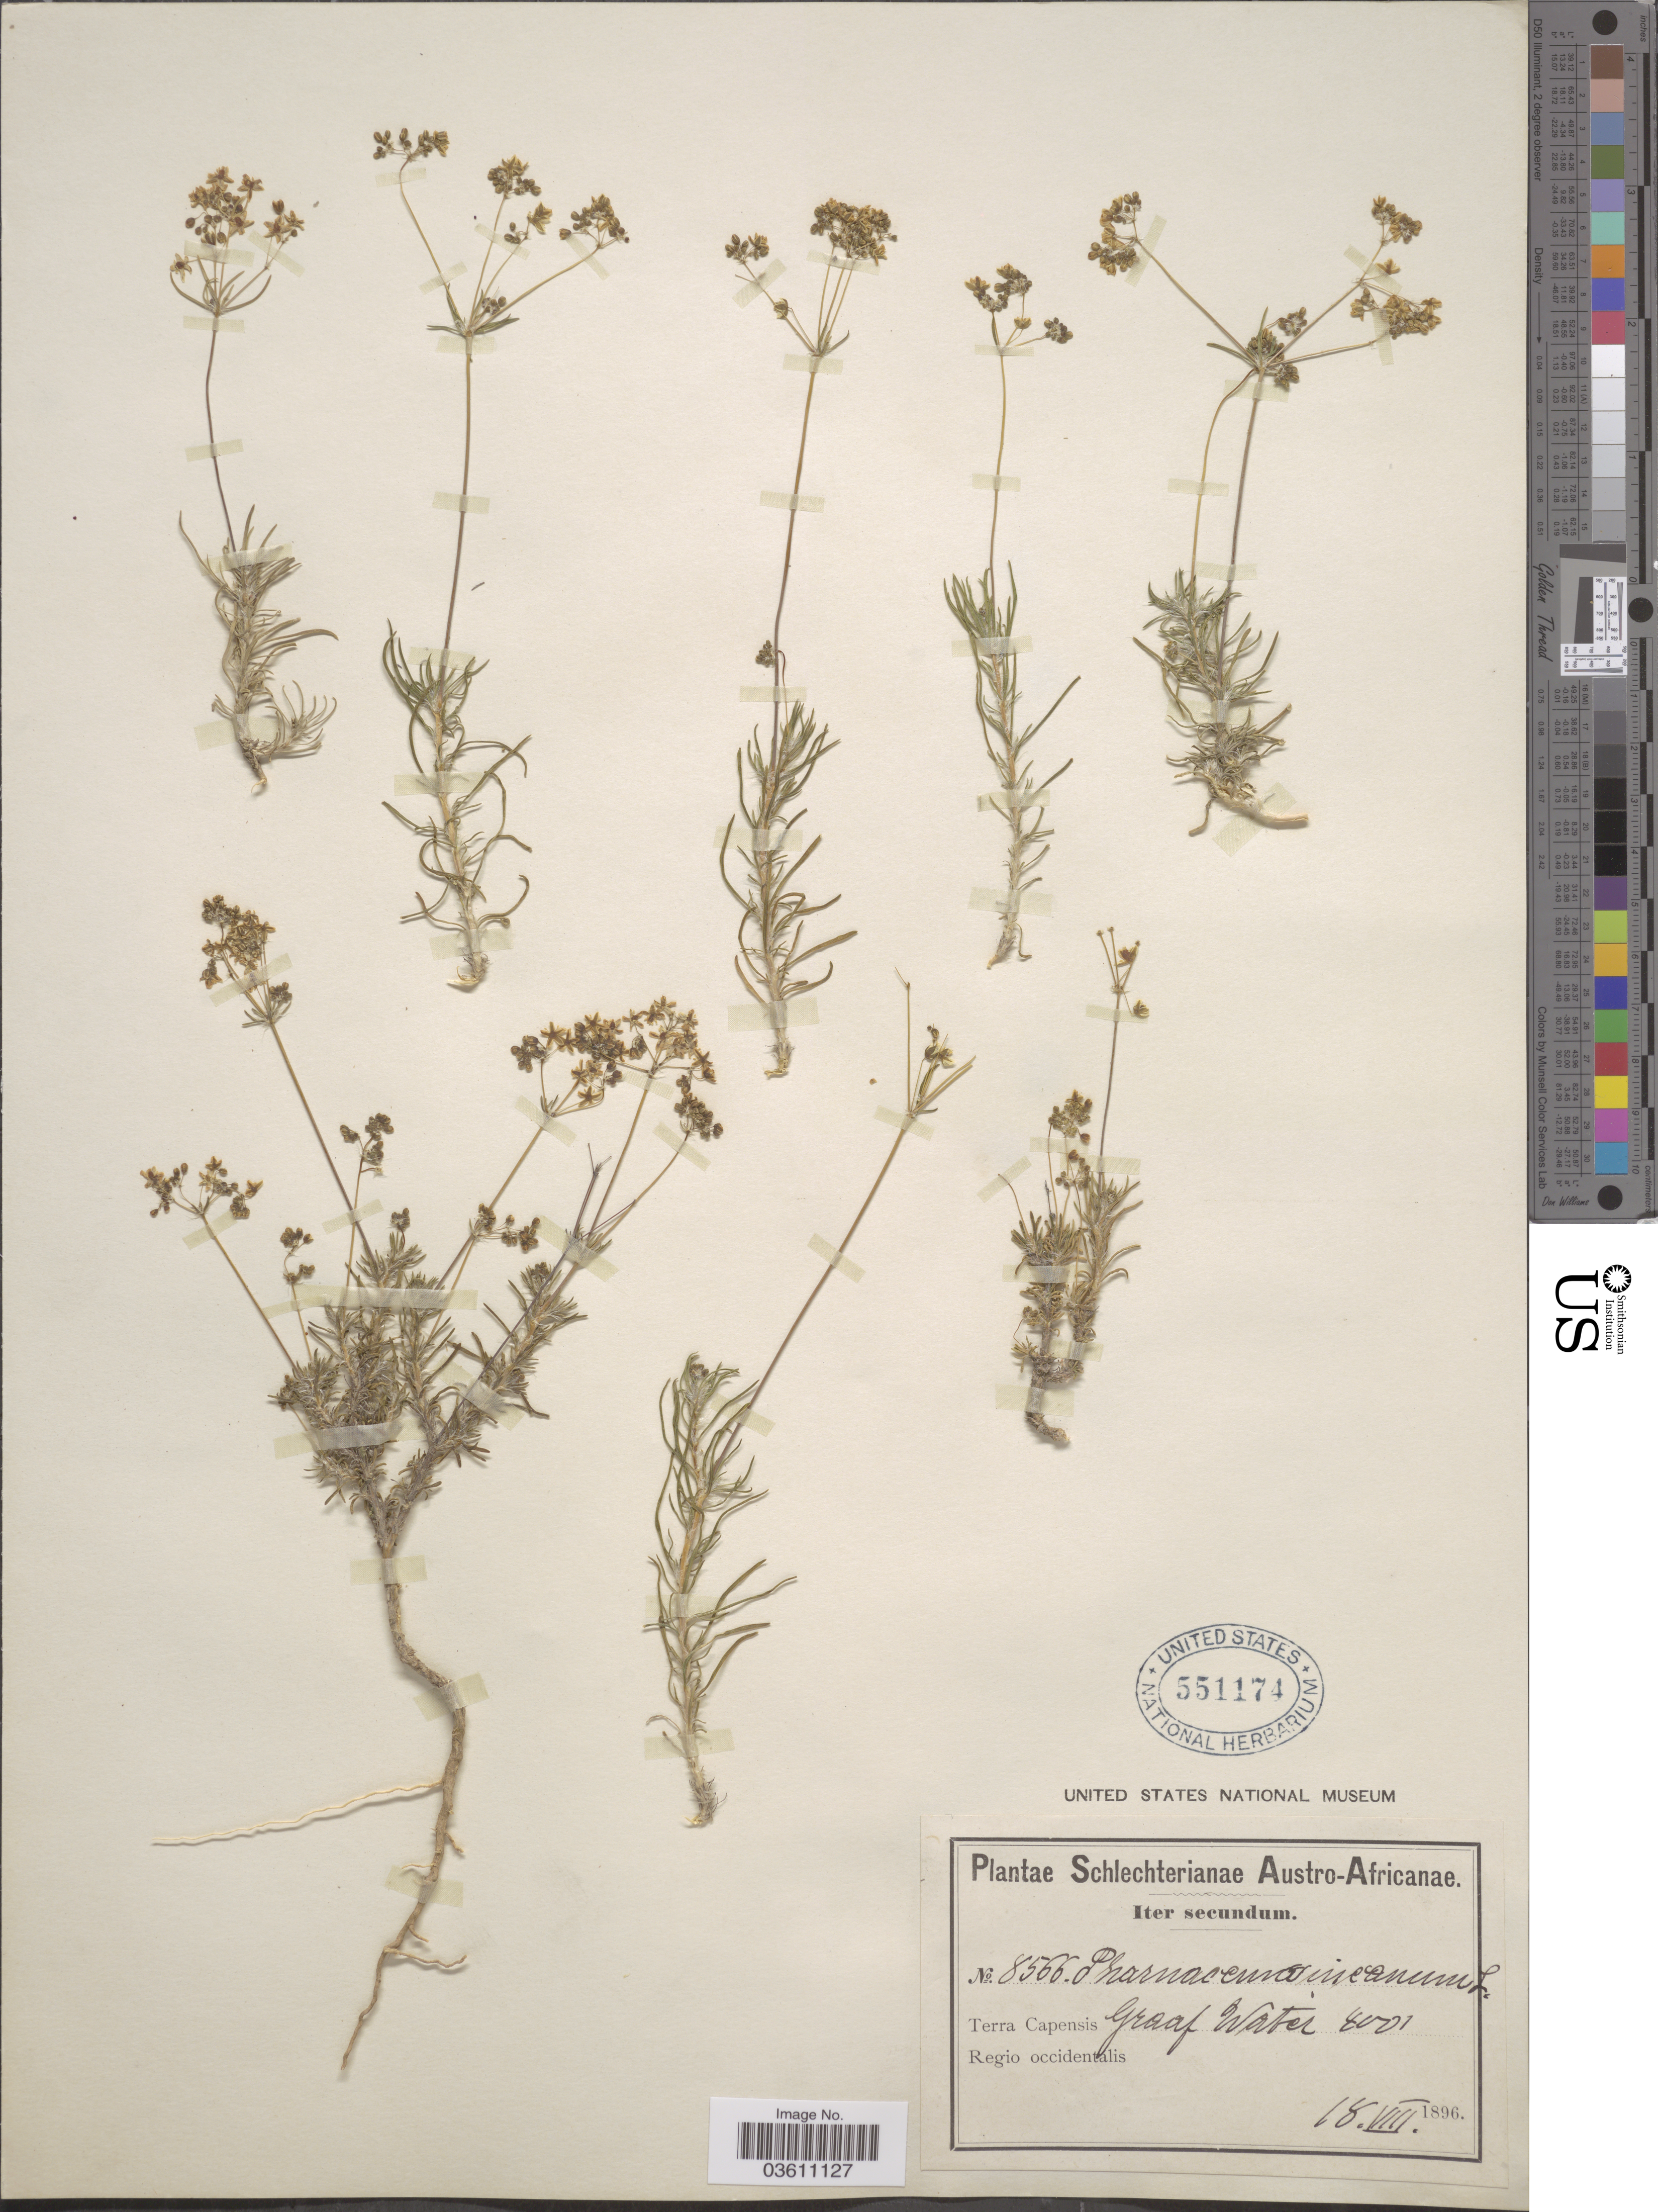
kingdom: Plantae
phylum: Tracheophyta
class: Magnoliopsida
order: Caryophyllales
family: Molluginaceae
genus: Pharnaceum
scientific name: Pharnaceum incanum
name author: L.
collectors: Schlechter, --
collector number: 8566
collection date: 1896-08-18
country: South Africa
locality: Austro-Africanae. Terra Capensis Graaf Water. Regio occidentalis.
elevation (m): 244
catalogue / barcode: US 551174